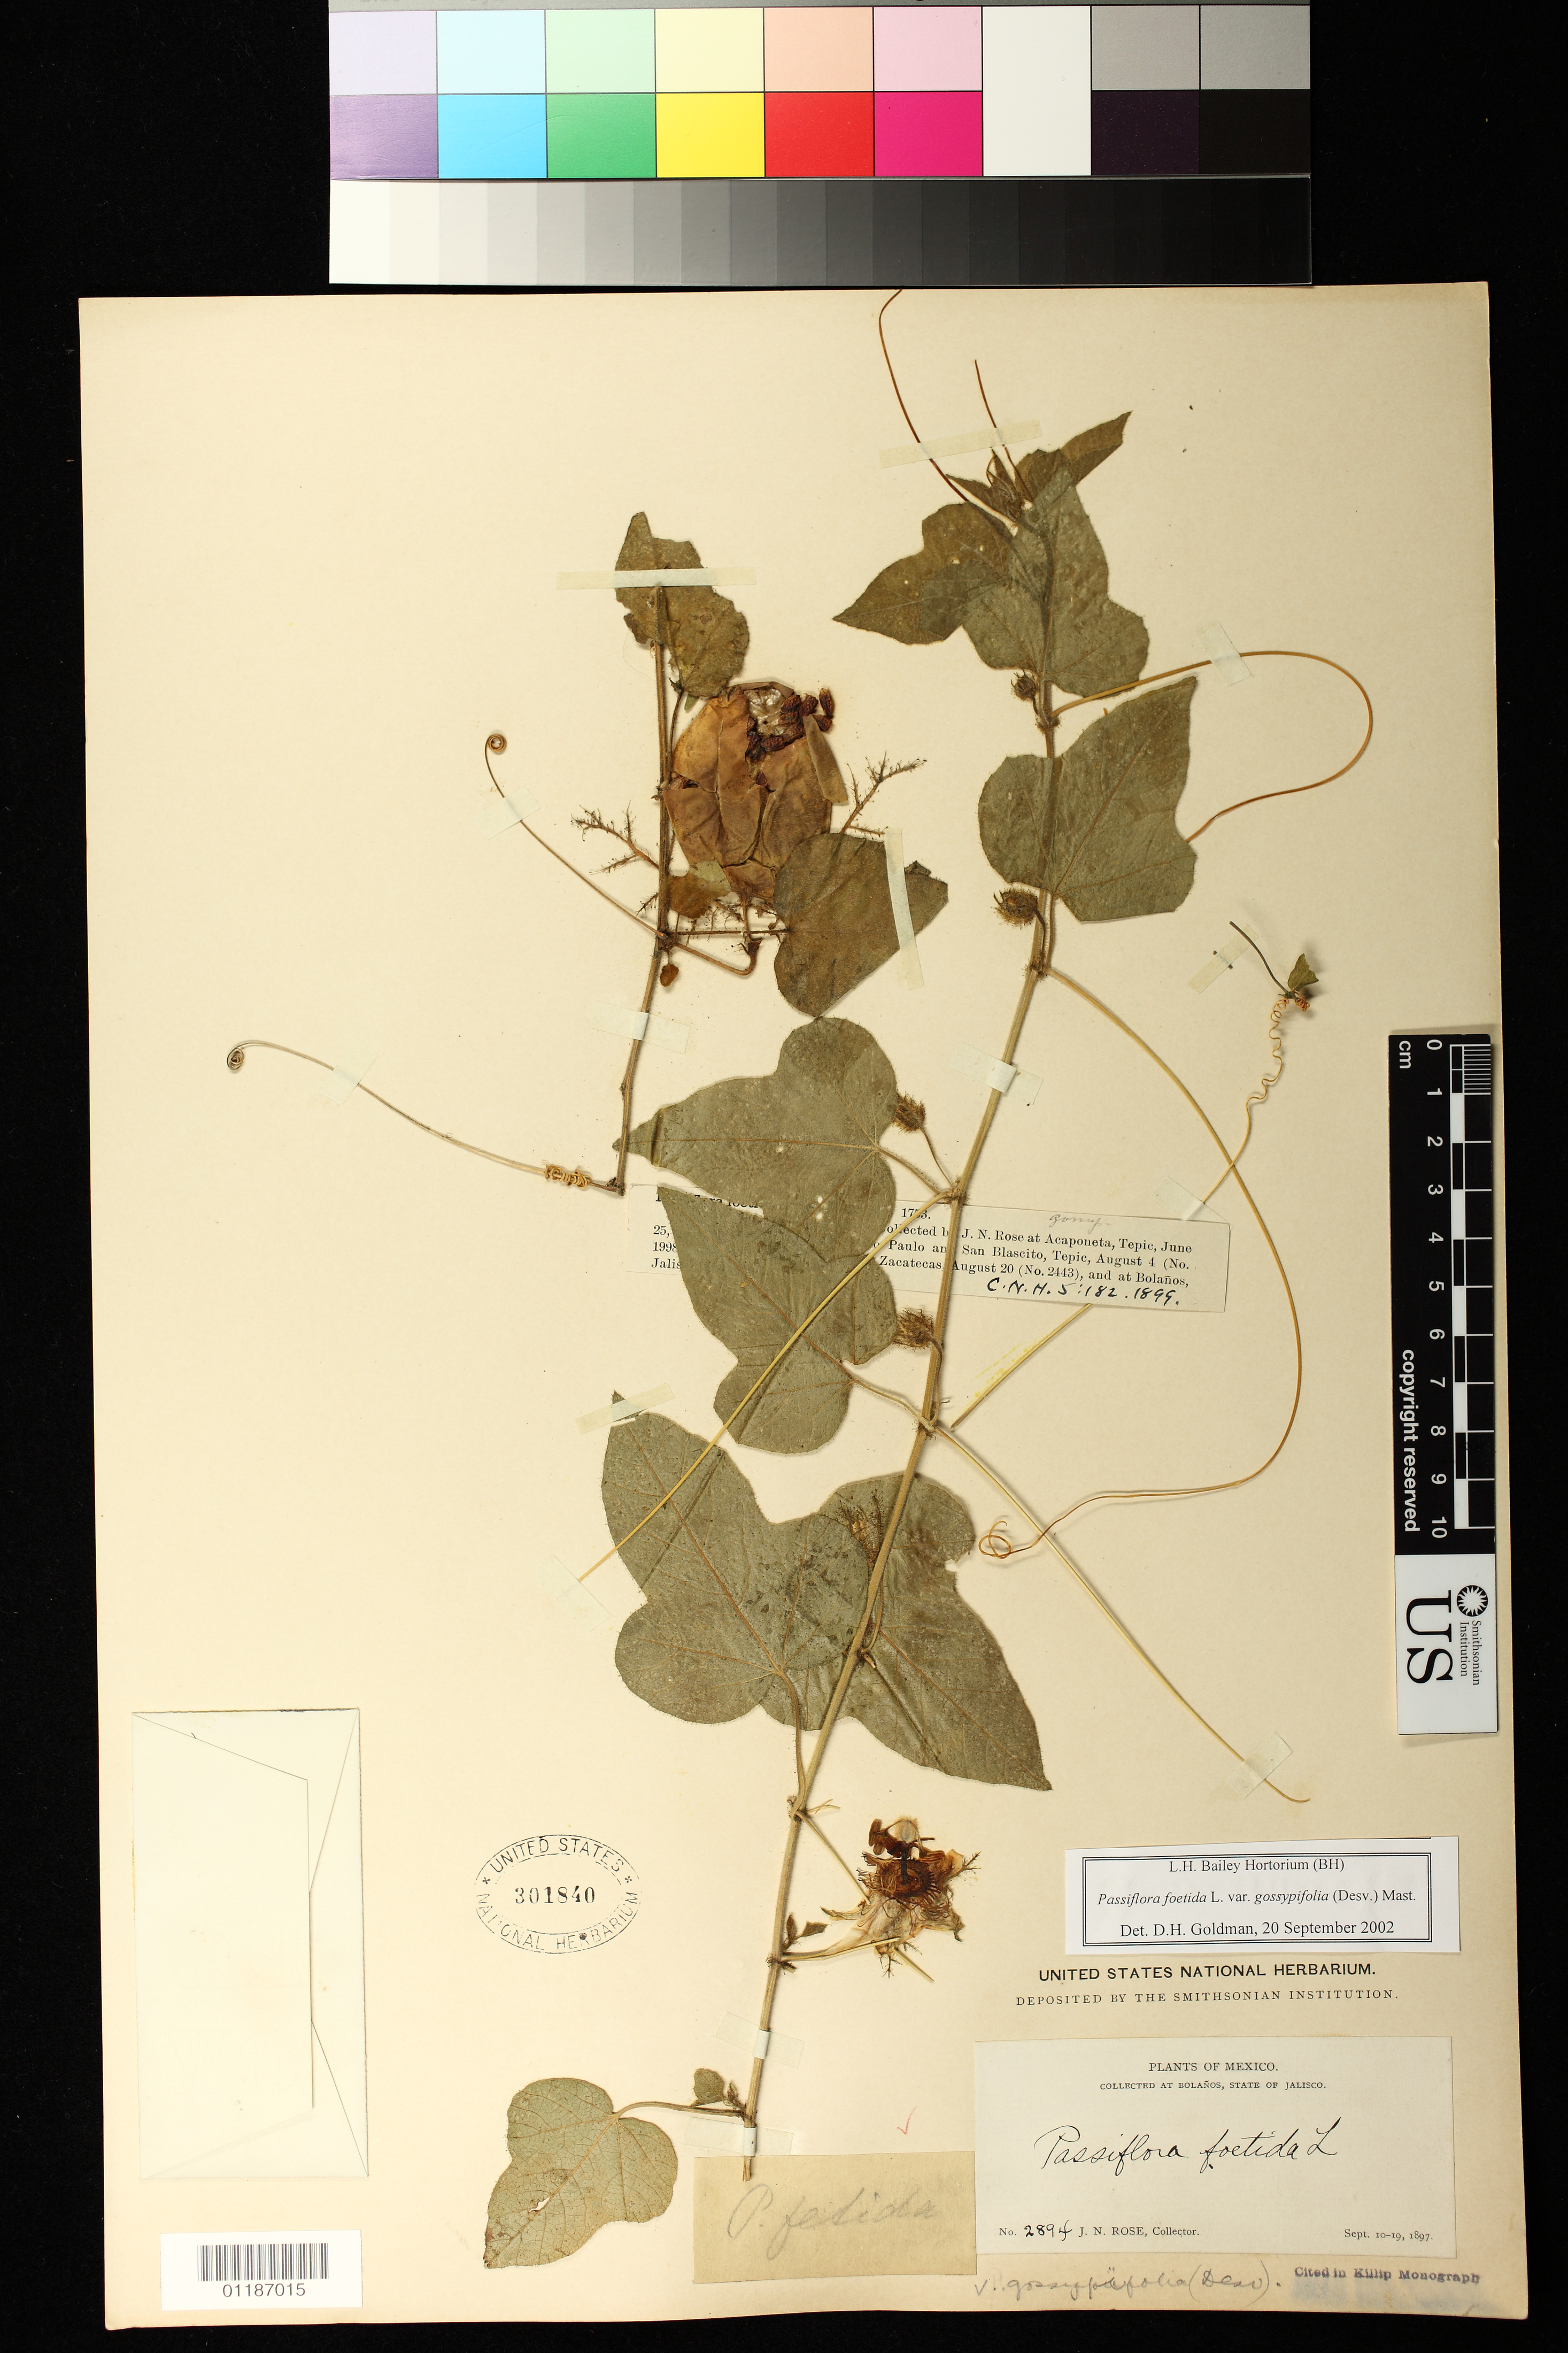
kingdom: Plantae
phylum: Tracheophyta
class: Magnoliopsida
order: Malpighiales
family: Passifloraceae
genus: Passiflora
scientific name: Passiflora foetida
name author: L.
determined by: Svoboda, Harlan T., (NA), US Department of Agriculture (UNITED STATES)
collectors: J. N. Rose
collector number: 2894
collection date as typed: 10 Sep 1897 to 19 Sep 1897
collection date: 1897-09-10/1897-09-19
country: Mexico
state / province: Jalisco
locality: Bolaños.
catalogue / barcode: US 301840